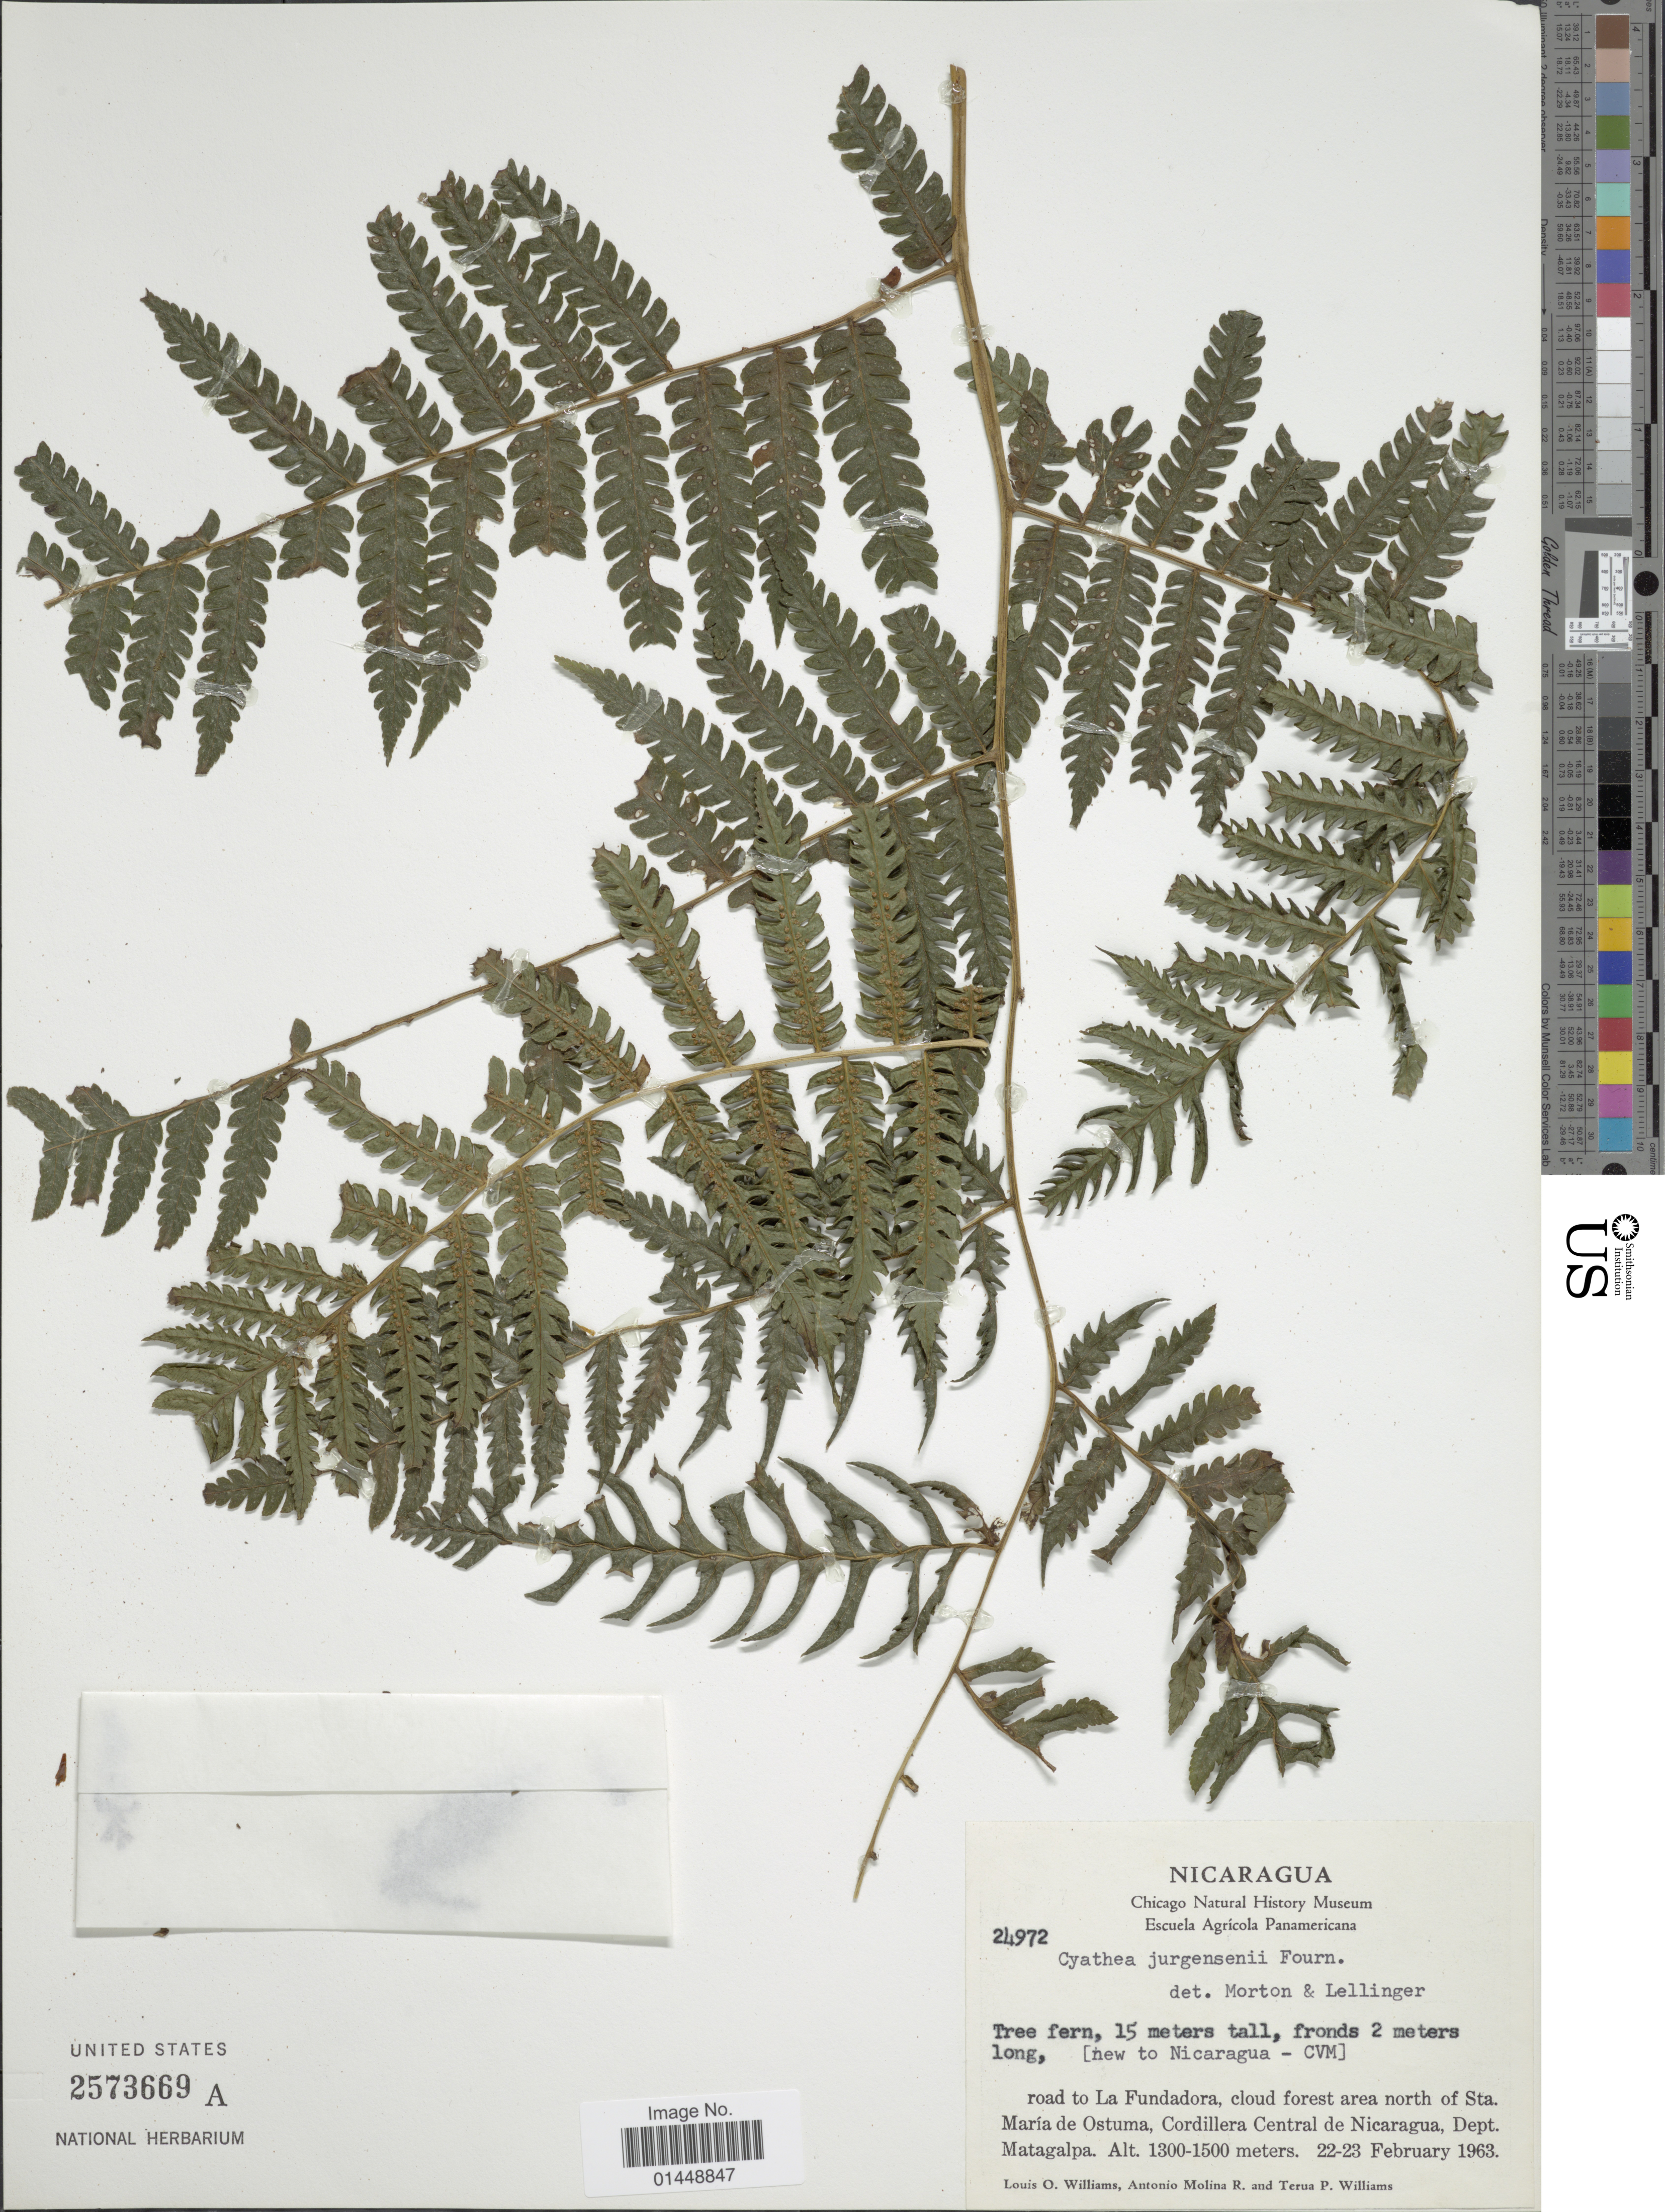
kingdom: Plantae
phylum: Tracheophyta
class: Polypodiopsida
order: Cyatheales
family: Cyatheaceae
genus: Cyathea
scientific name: Cyathea fulva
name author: (M. Martens & Galeotti) Fée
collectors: L. O. Williams, A. Molina R. & T. P. Williams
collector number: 24972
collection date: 1963-02-22/1963-02-23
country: Nicaragua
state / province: Matagalpa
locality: Road to La Fundadora, cloud forest area north of Sta. María de Ostuma, Cordillera Central de Nicaragua, Dept. Matagalpa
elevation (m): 1300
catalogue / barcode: US 2573669A